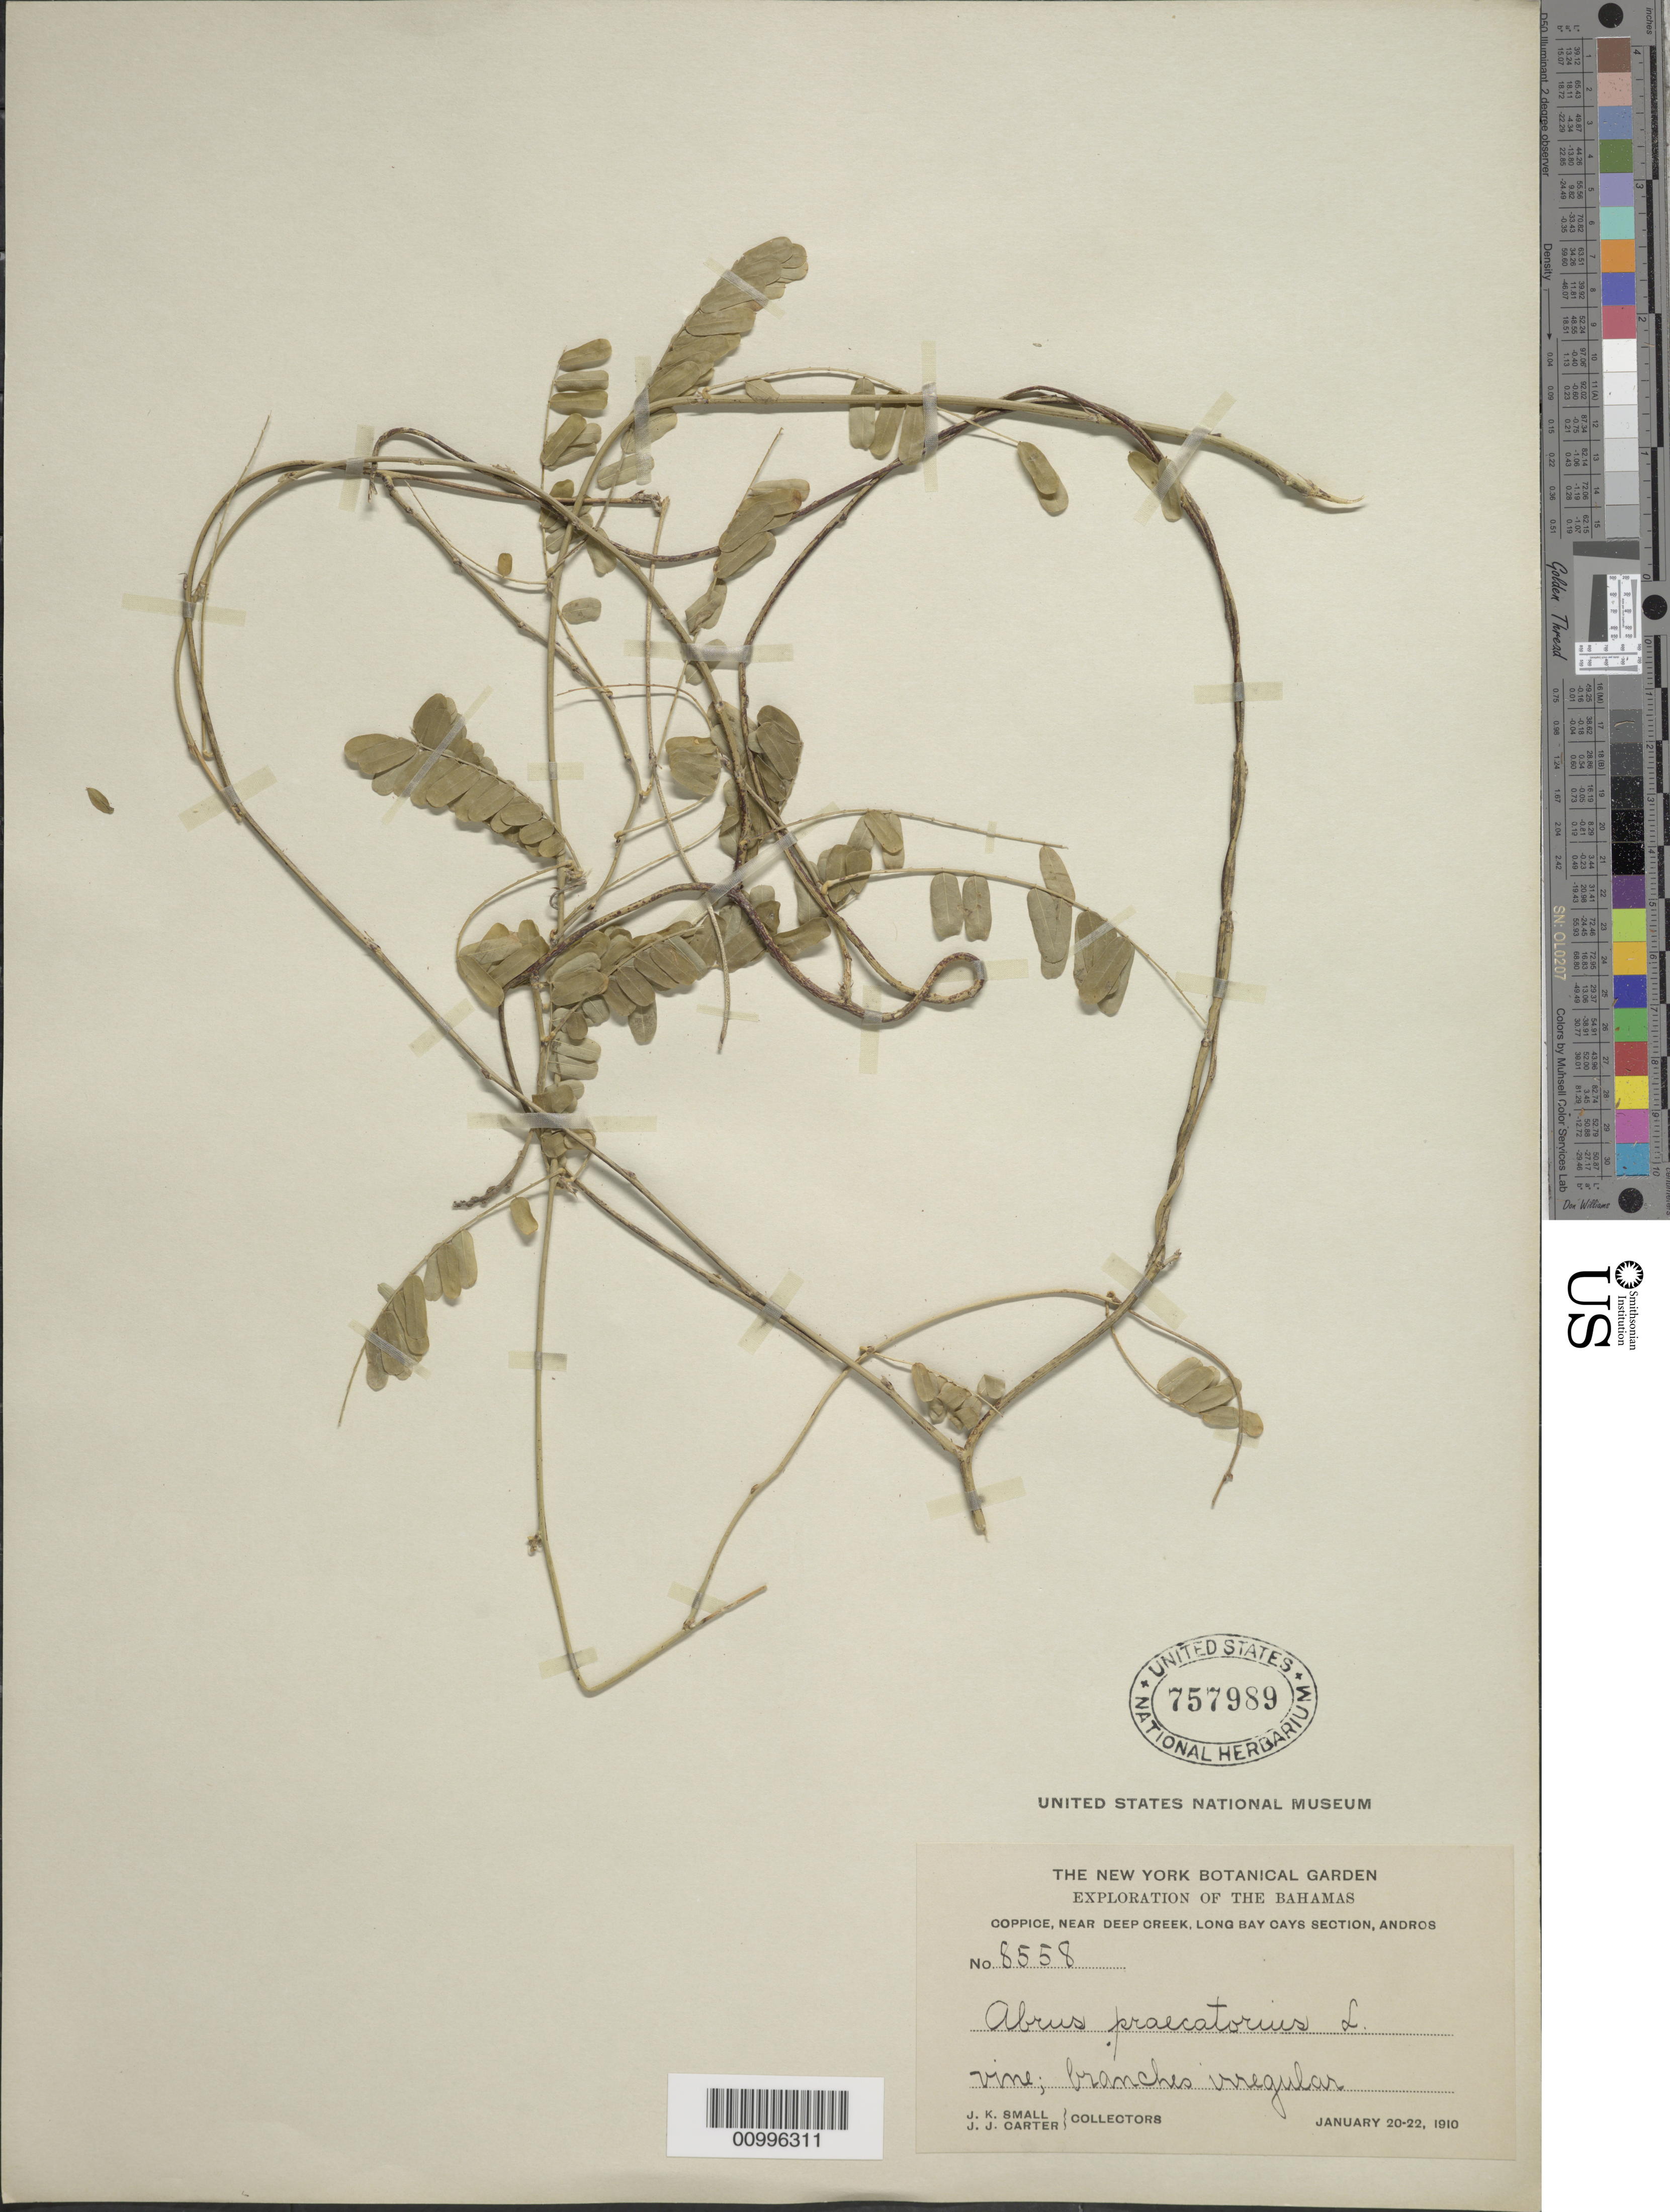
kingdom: Plantae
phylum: Tracheophyta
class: Magnoliopsida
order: Fabales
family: Fabaceae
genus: Abrus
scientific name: Abrus precatorius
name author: L.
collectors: J. K. Small & J. J. Carter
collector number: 8558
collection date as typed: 20 Jan 1910 to 22 Jan 1910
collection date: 1910-01-20/1910-01-22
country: Bahamas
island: Andros I.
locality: Coppice, near Deep Creek, Long Bay Cays Section, Andros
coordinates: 0 N, 0 E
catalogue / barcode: US 757989